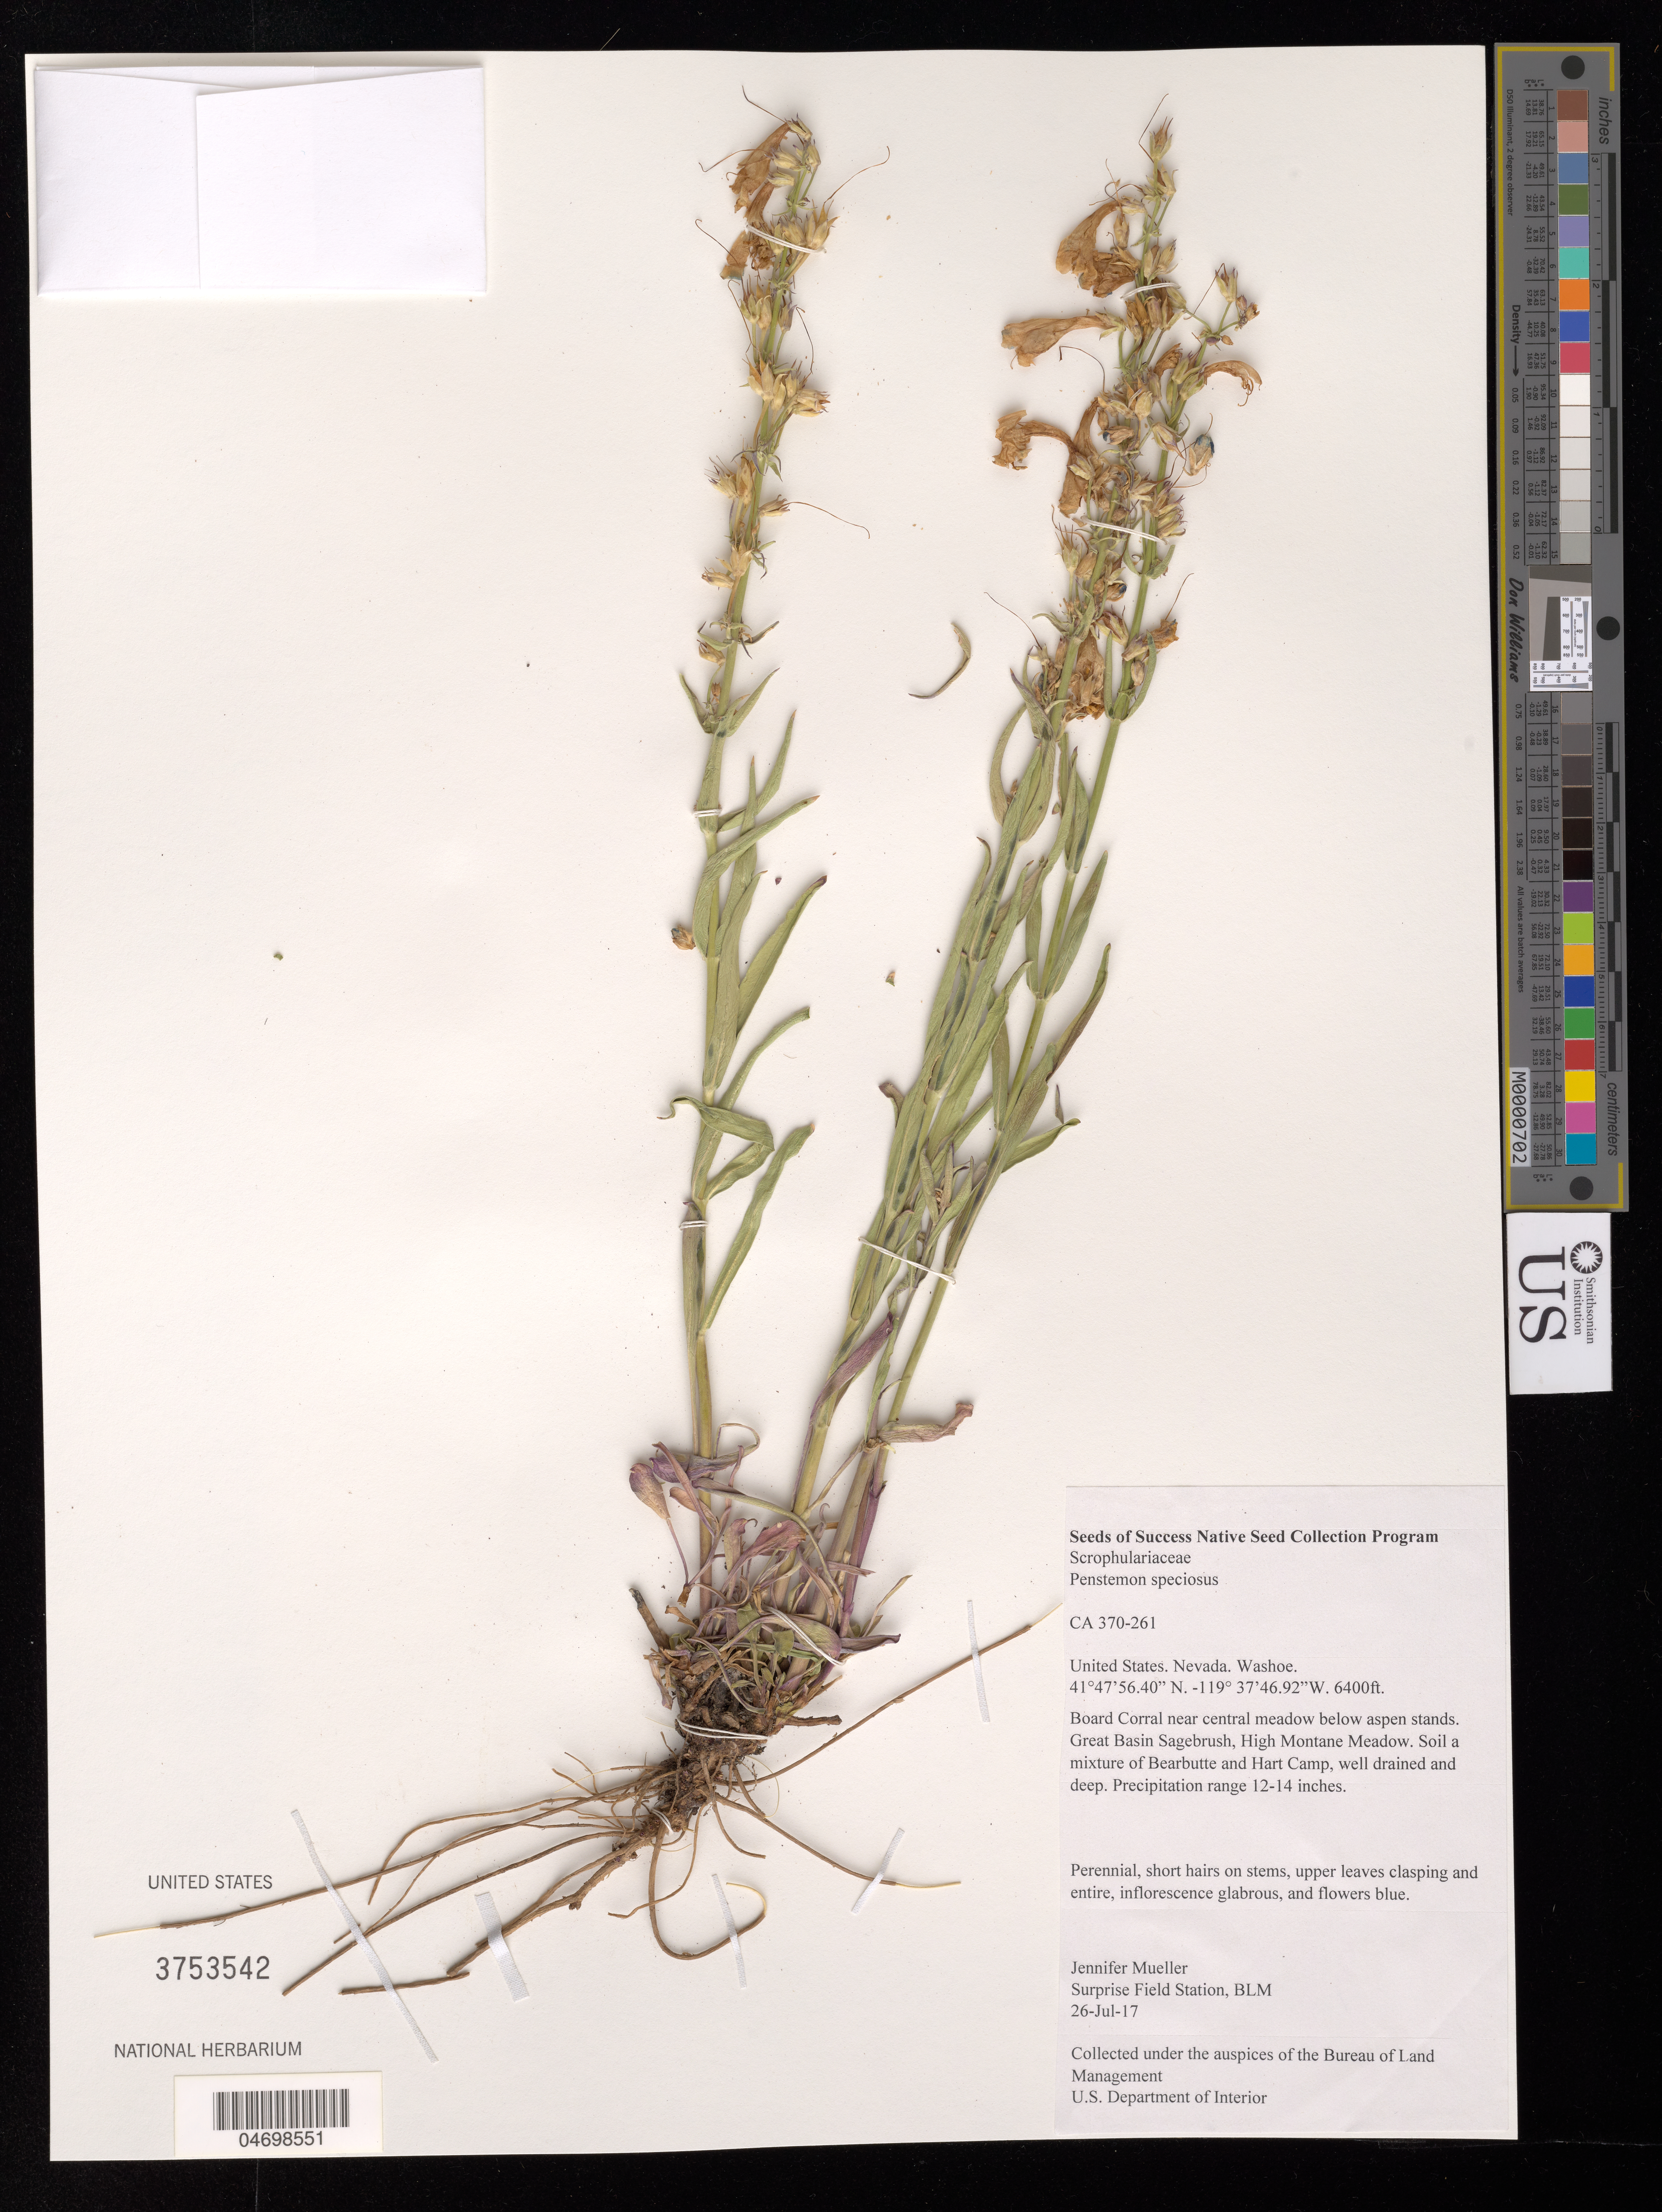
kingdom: Plantae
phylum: Tracheophyta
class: Magnoliopsida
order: Lamiales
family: Plantaginaceae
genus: Penstemon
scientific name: Penstemon speciosus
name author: Douglas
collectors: J. Mueller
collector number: CA370-261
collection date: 2017-07-26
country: United States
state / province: Nevada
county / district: Washoe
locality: Surprise Field Station, Board Corral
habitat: Great Basin Sagebrush, High Montane Meadow. Soil a mixture of Bearbutte and Hart Camp, well drained and deep. Precipitation range 12-14 inches.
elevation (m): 1951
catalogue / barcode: US 3753542